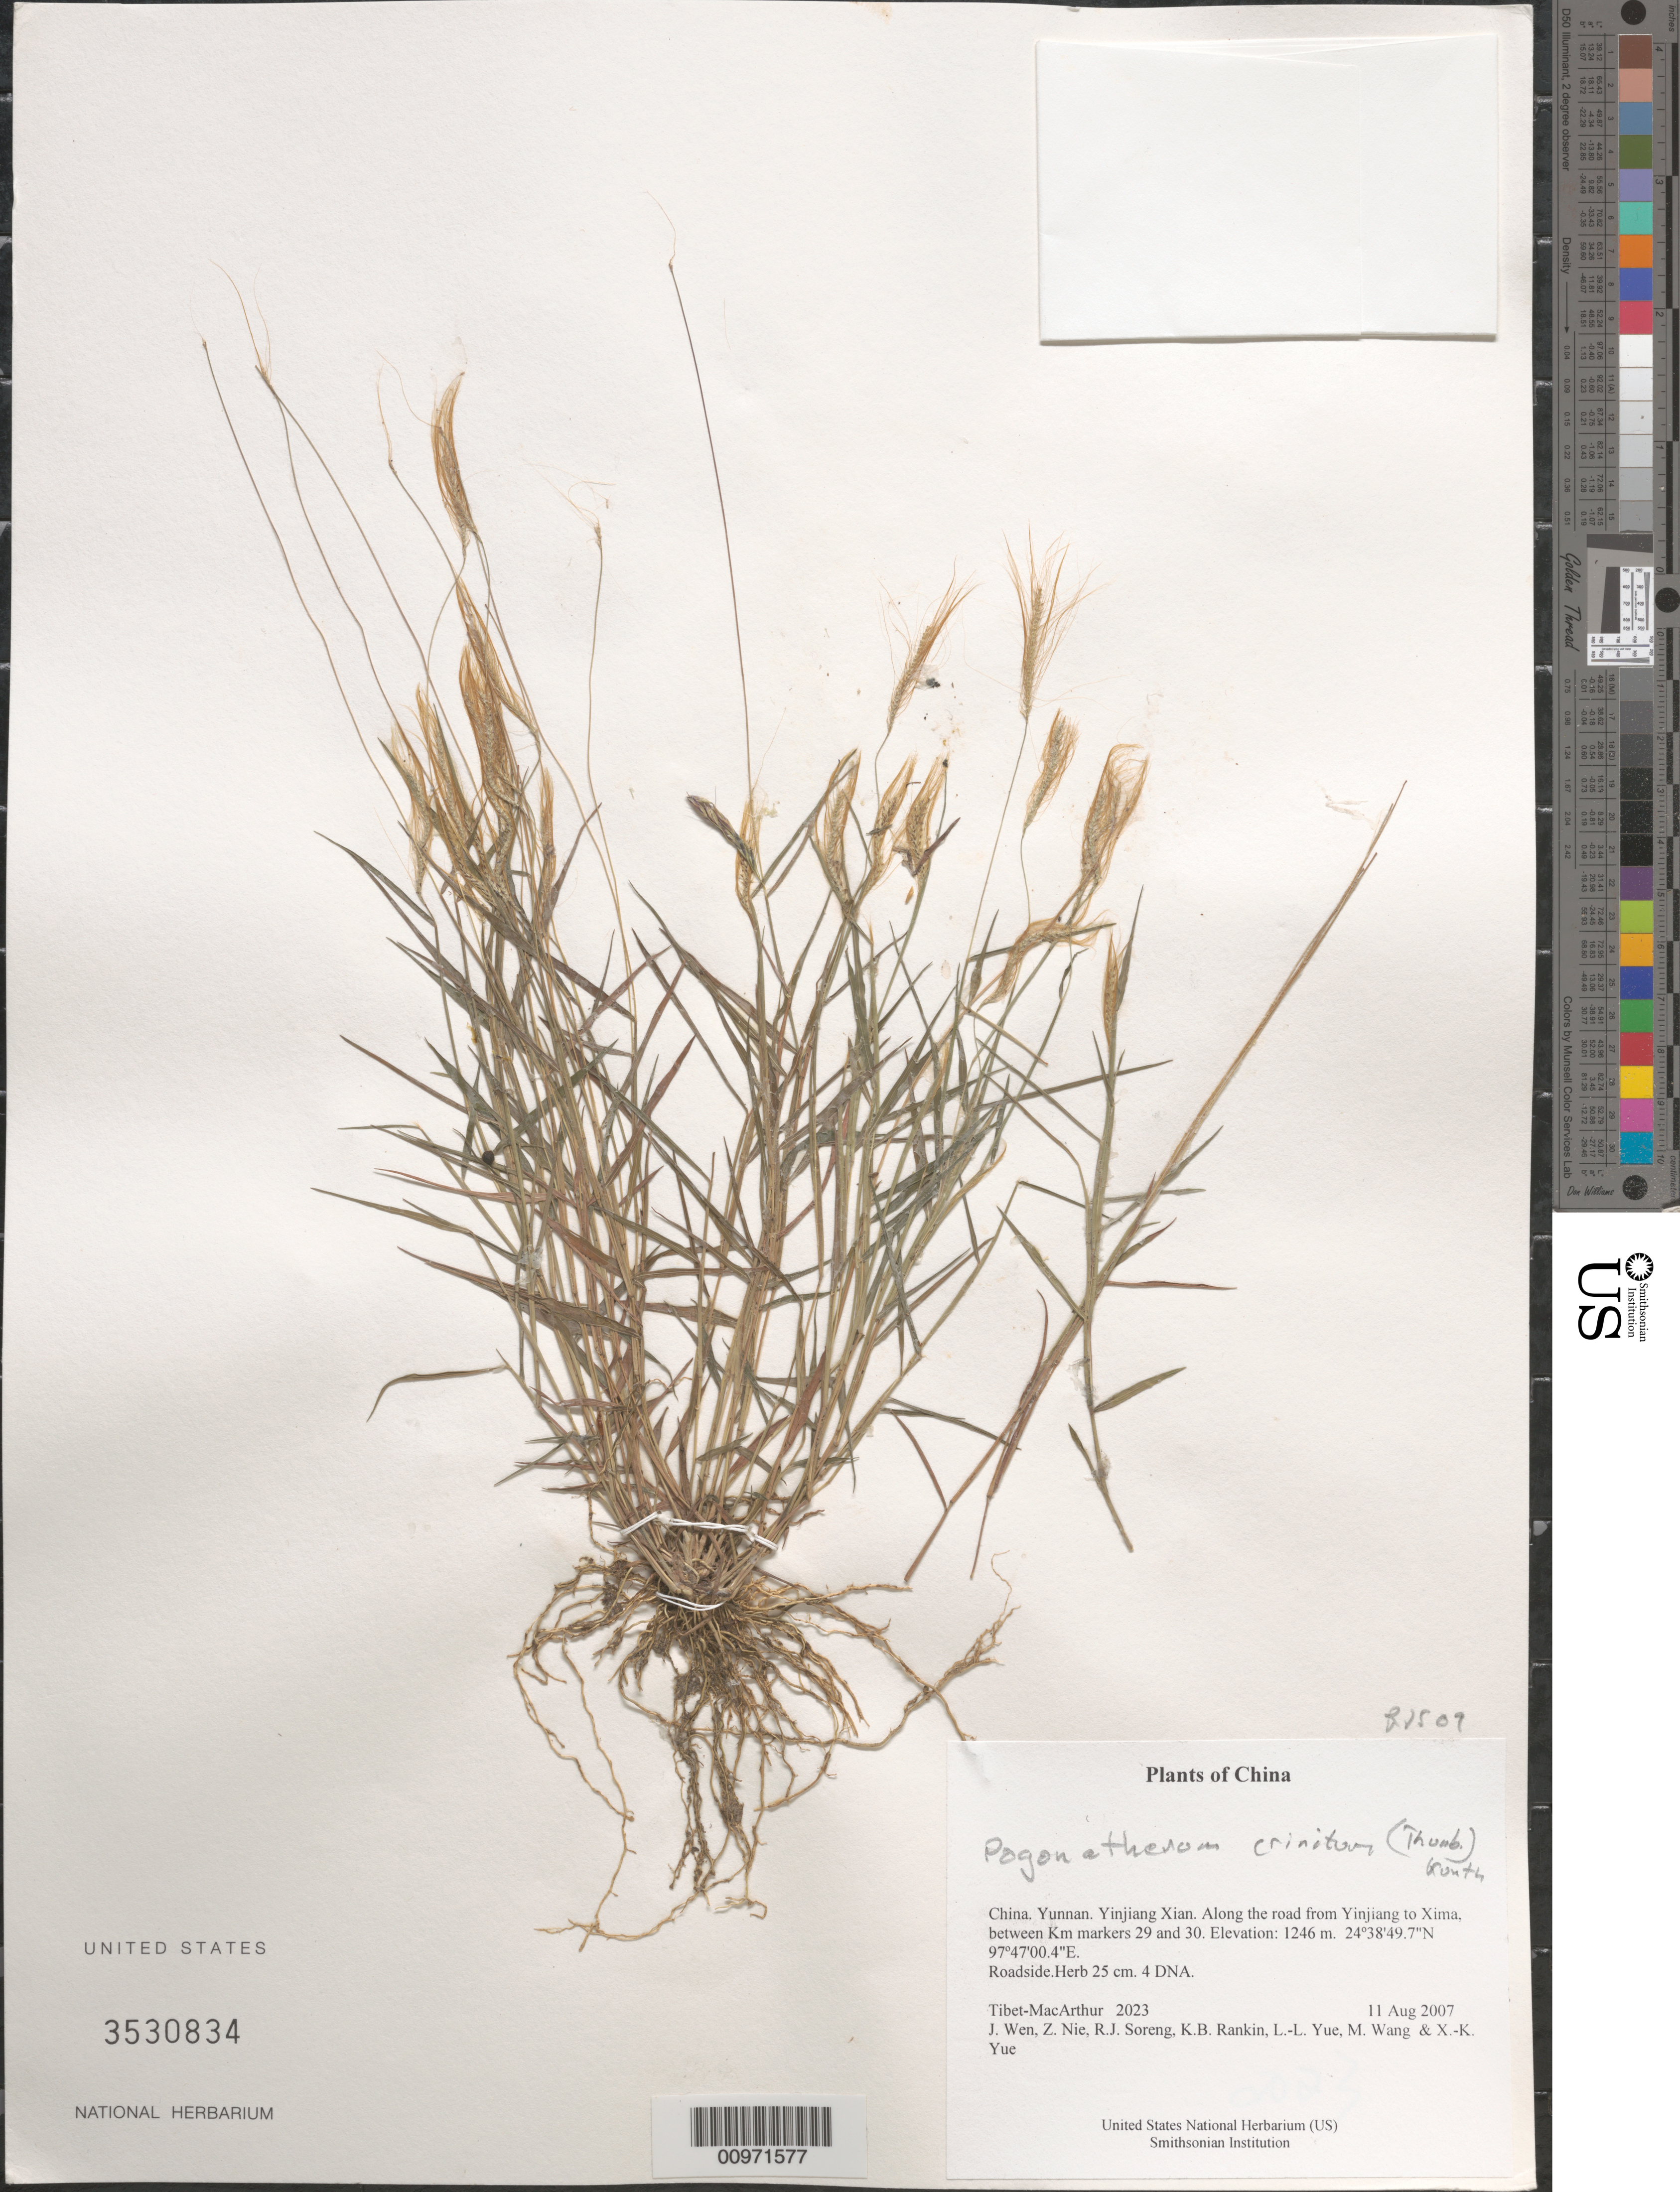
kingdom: Plantae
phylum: Tracheophyta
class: Liliopsida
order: Poales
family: Poaceae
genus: Pogonatherum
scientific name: Pogonatherum crinitum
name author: (Thunb.) Kunth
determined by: Soreng, Robert J., Research Associate (BOT), Smithsonian Institution - National Museum of Natural History (UNITED STATES)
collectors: Tibet-MacArthur, J. Wen, Z. Nie, R. J. Soreng, K. Rankin, L. Yue, M. Wang & X. Yue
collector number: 2023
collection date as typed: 11 Aug 2007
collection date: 2007-08-11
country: China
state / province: Yunnan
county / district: Yinjiang Xian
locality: Along the road from Yinjiang to Xima, between Km markers 29 and 30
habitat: Roadside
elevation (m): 1246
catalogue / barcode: US 3530834